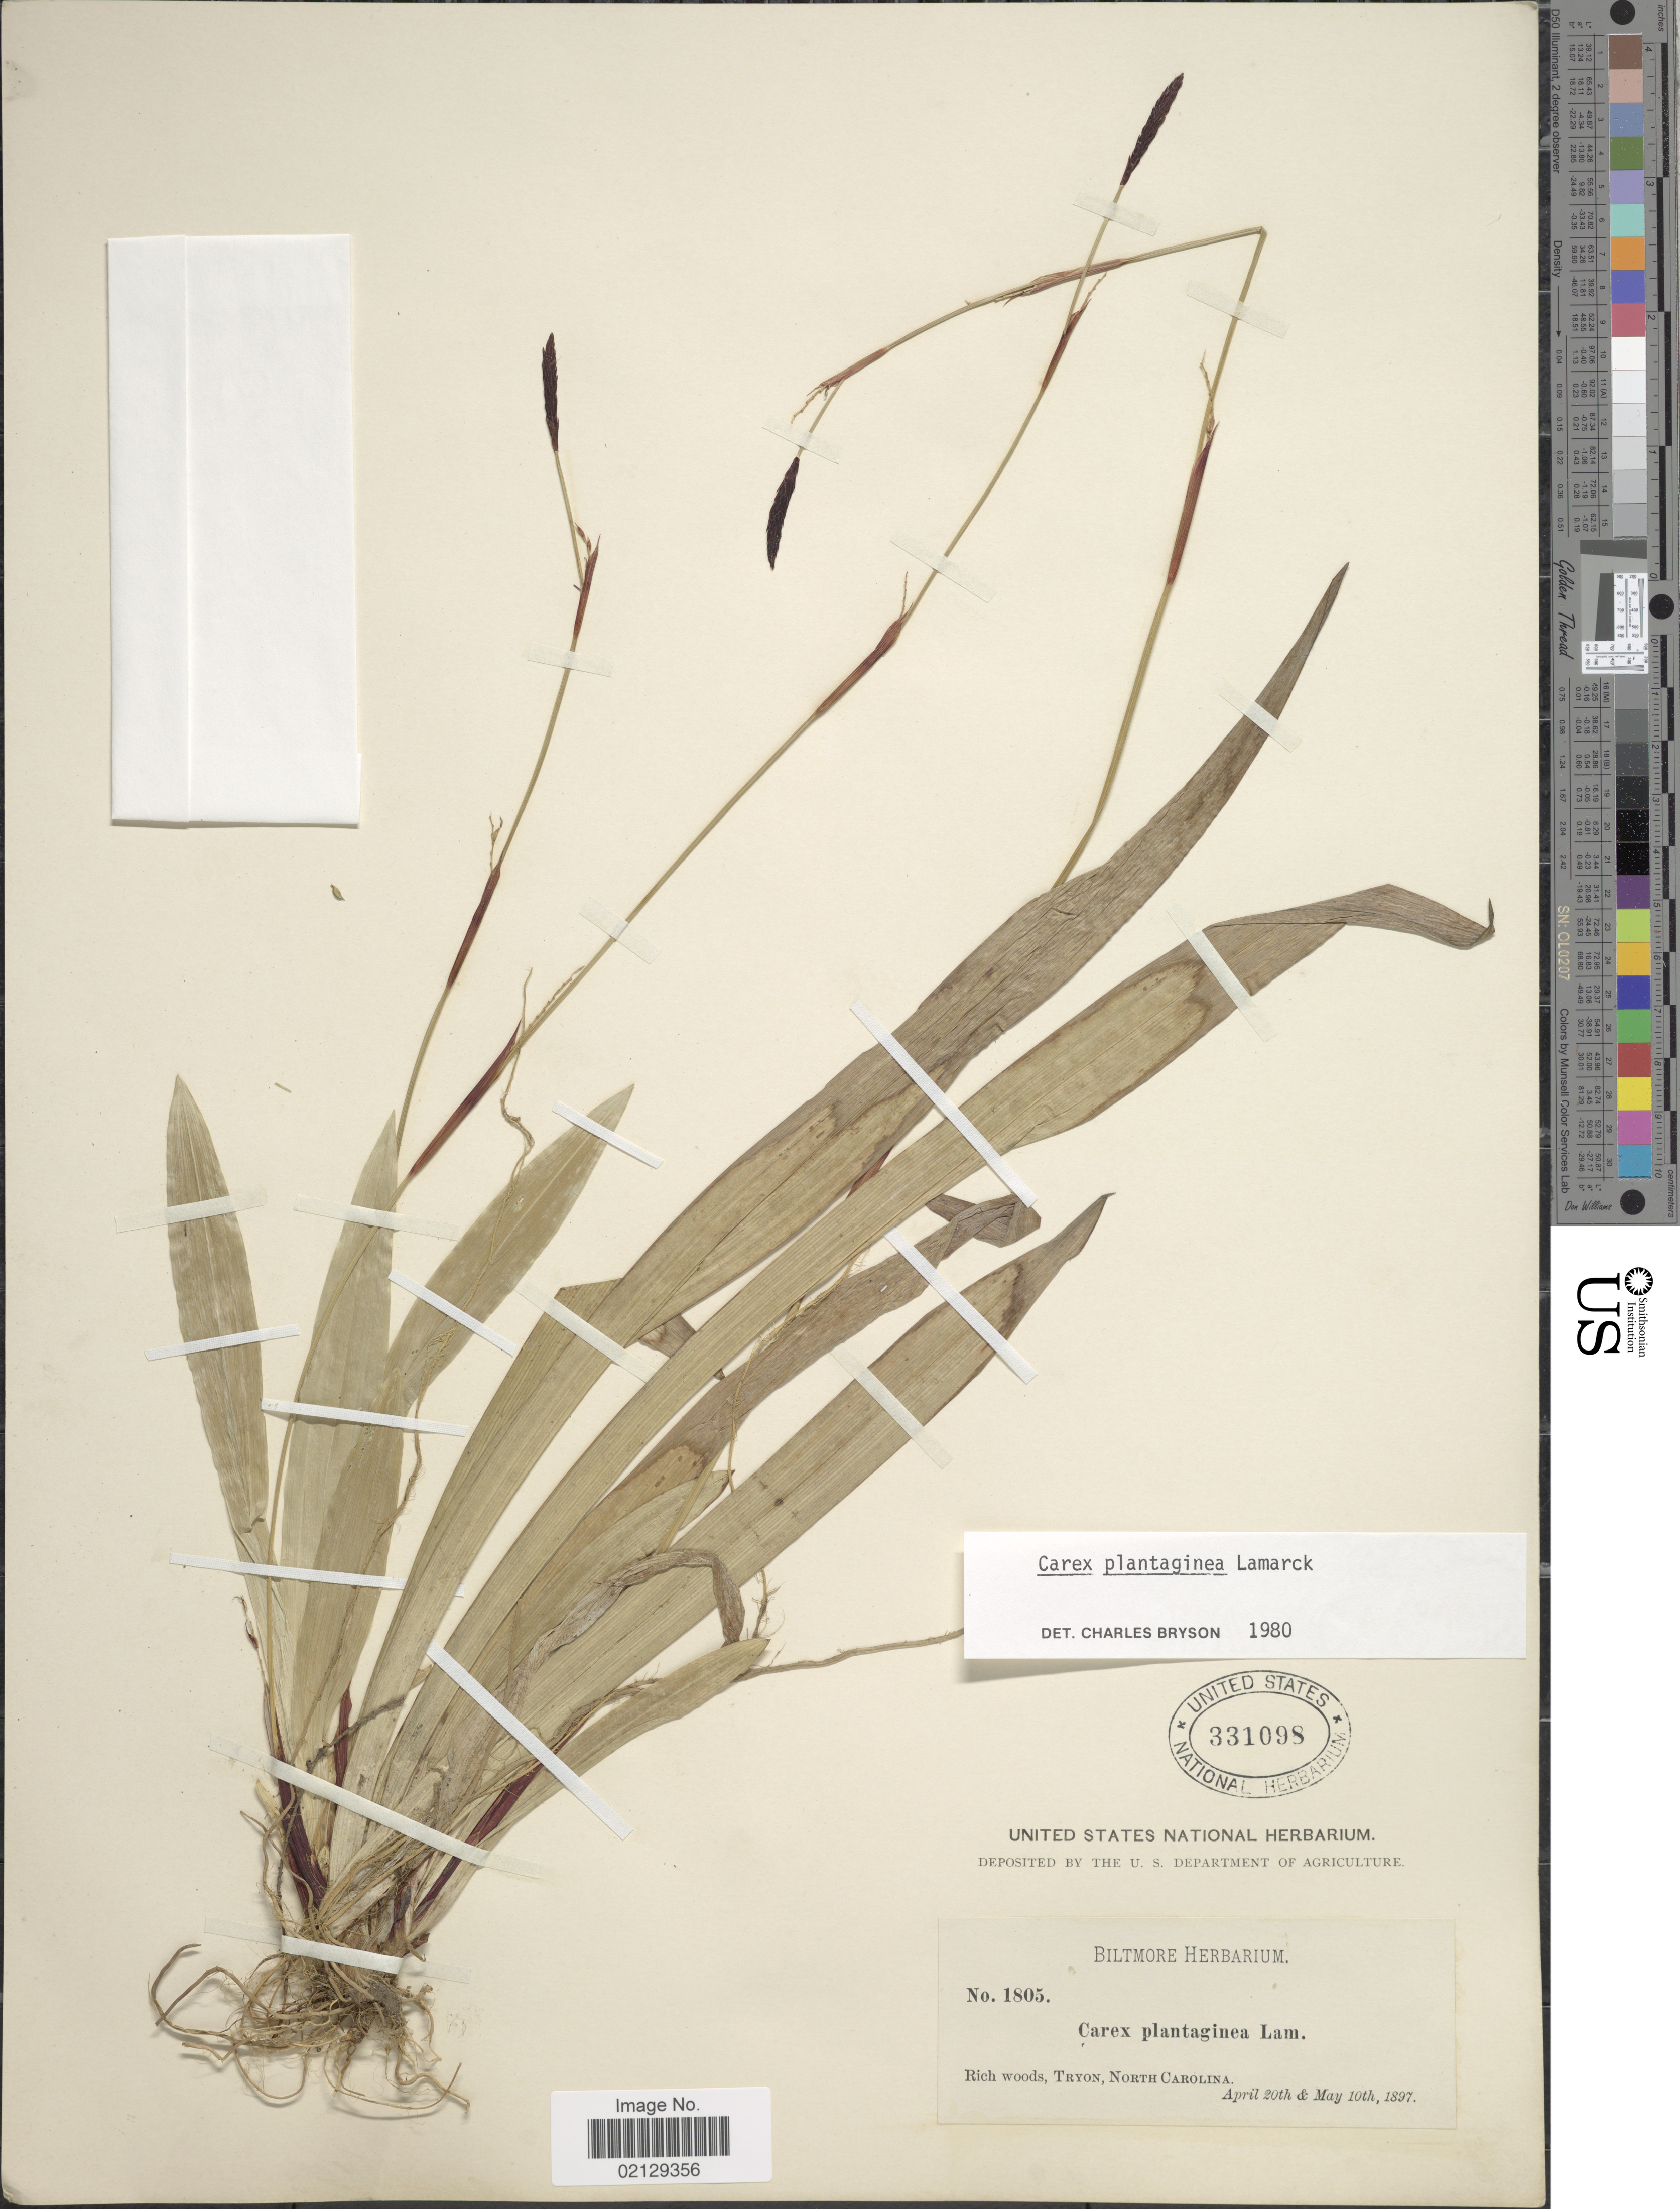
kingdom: Plantae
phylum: Tracheophyta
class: Liliopsida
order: Poales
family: Cyperaceae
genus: Carex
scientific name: Carex plantaginea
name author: Lam.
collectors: ex herb. Biltmore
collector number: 1805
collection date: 1897-04-20/1897-05-10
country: United States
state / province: North Carolina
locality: Rich woods, Tryon, North Caroline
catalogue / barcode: US 331098